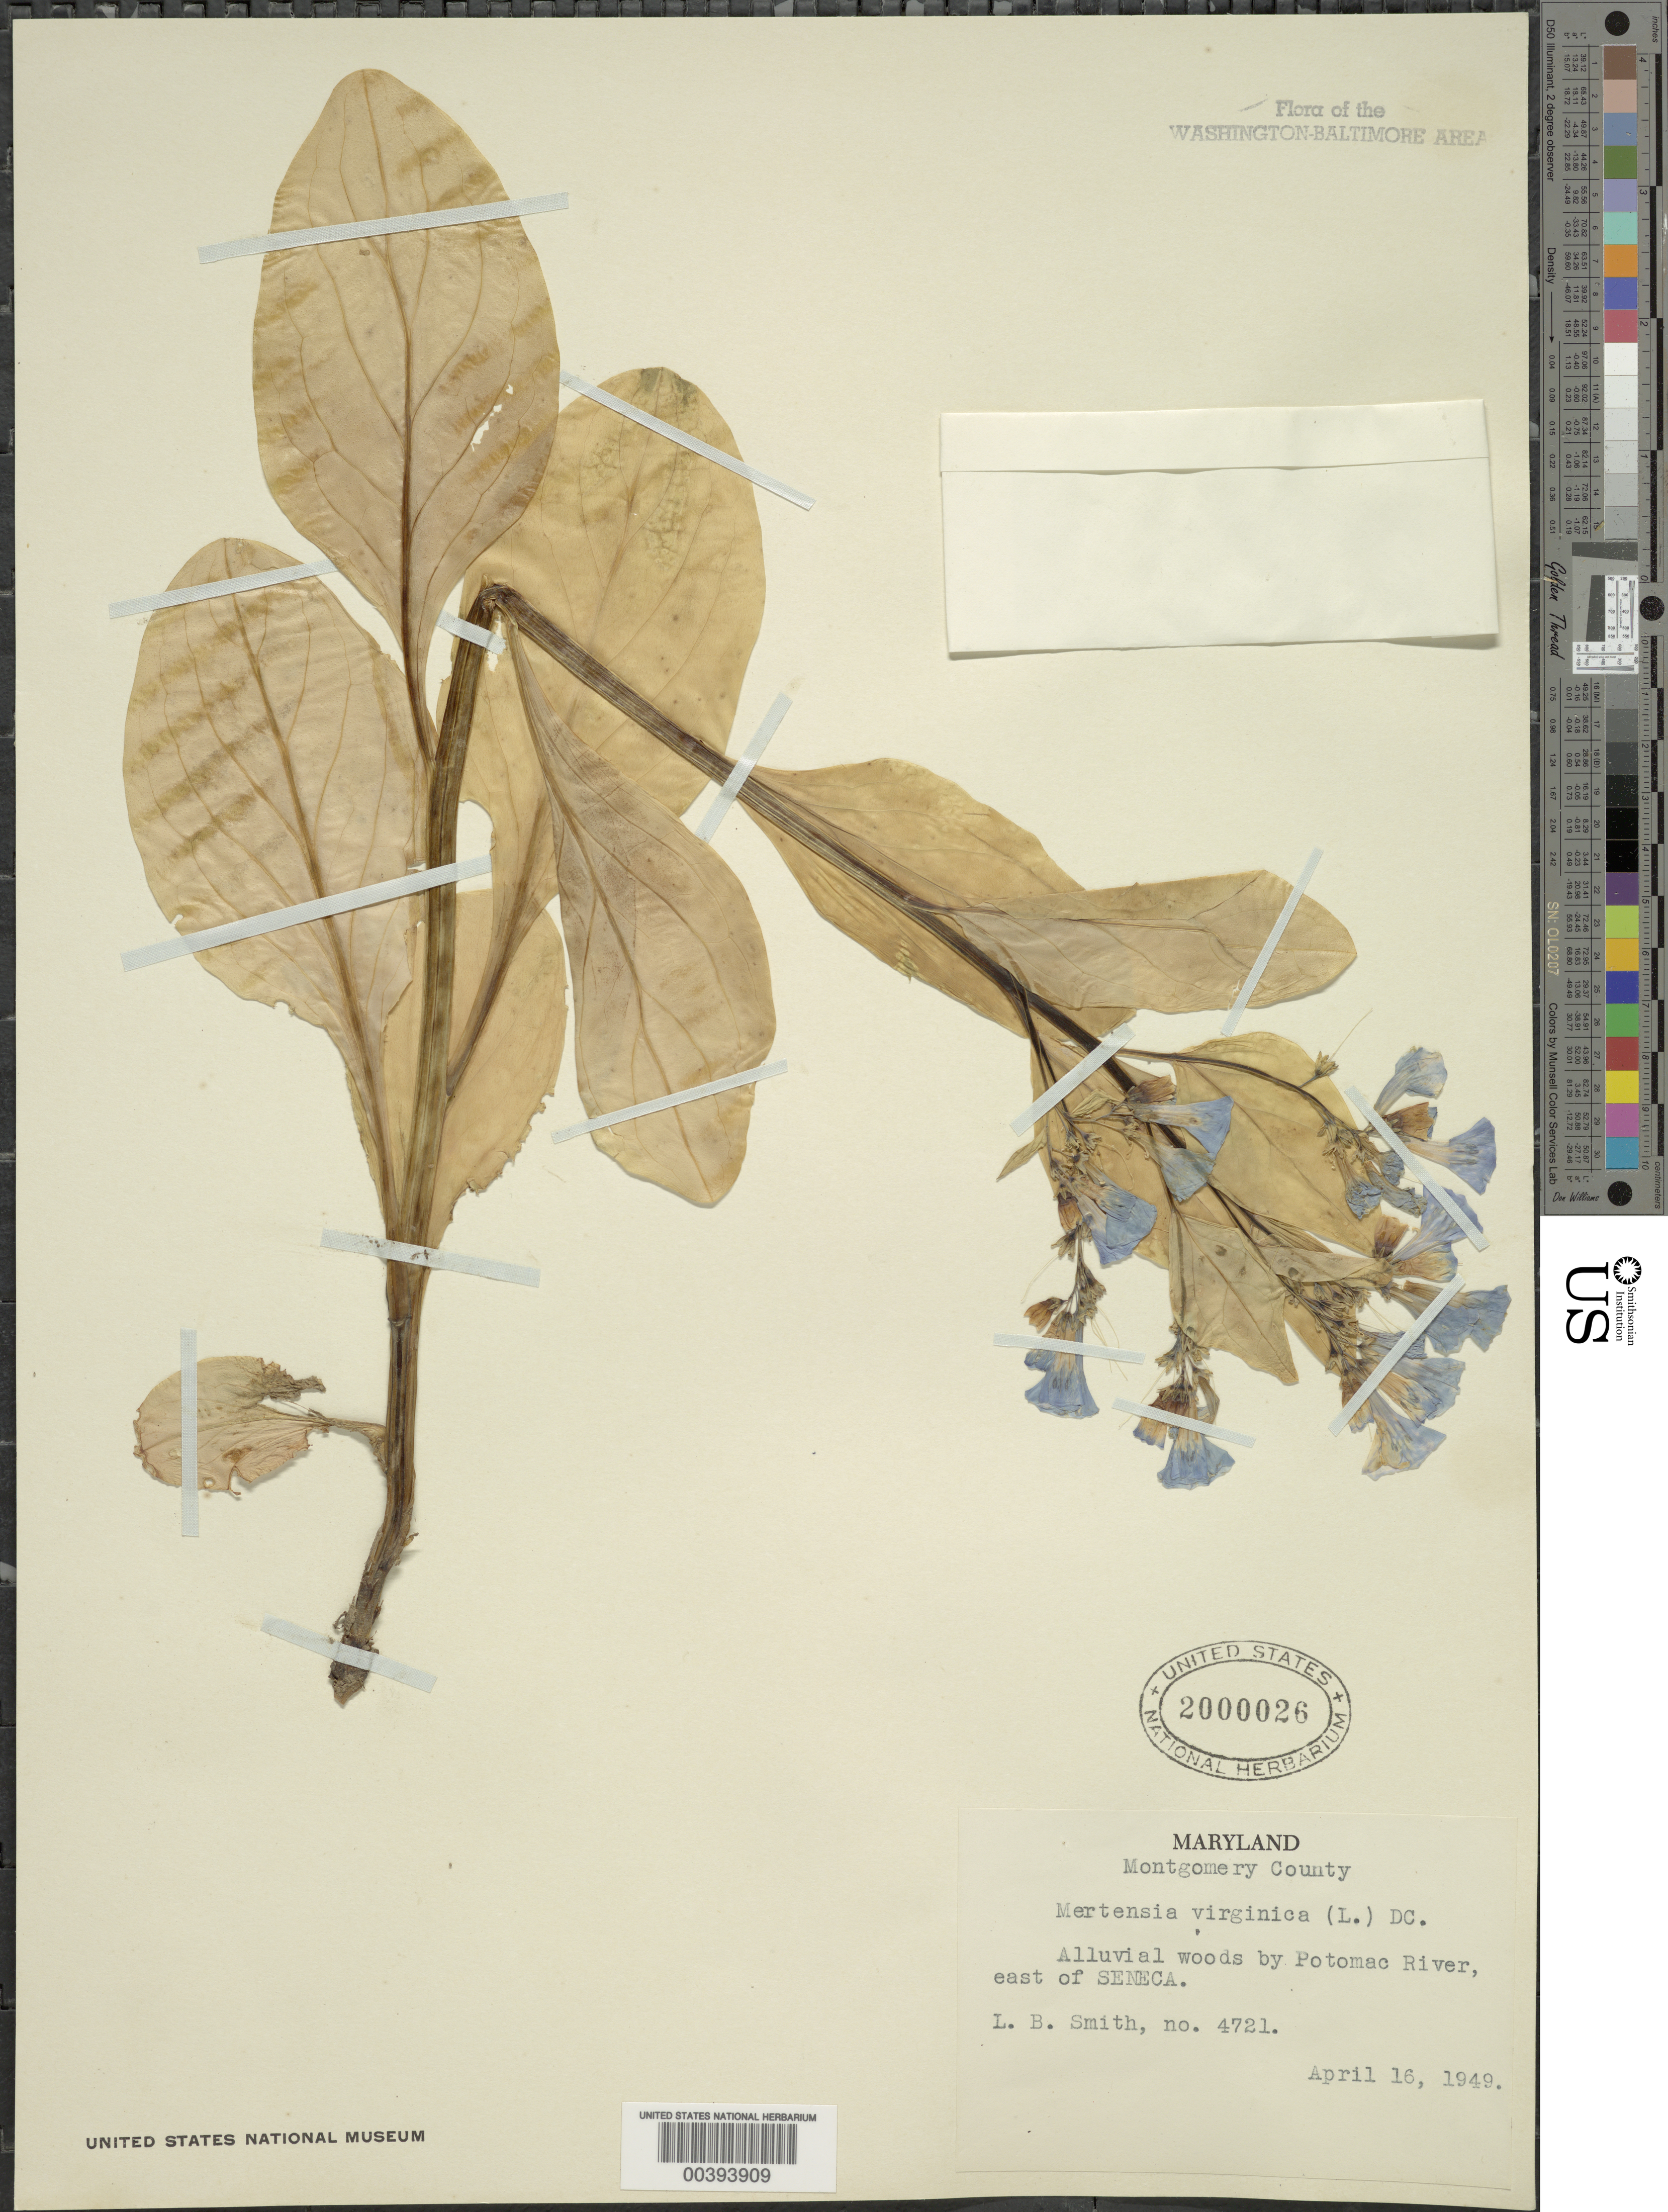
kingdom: Plantae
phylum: Tracheophyta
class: Magnoliopsida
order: Boraginales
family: Boraginaceae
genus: Mertensia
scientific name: Mertensia virginica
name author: (L.) Pers. ex Link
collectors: L. Smith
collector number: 4721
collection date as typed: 16 Apr 1949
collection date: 1949-04-16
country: United States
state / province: Maryland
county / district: Montgomery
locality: Potomac River east of Seneca C. & O. Canal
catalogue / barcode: US 2000026